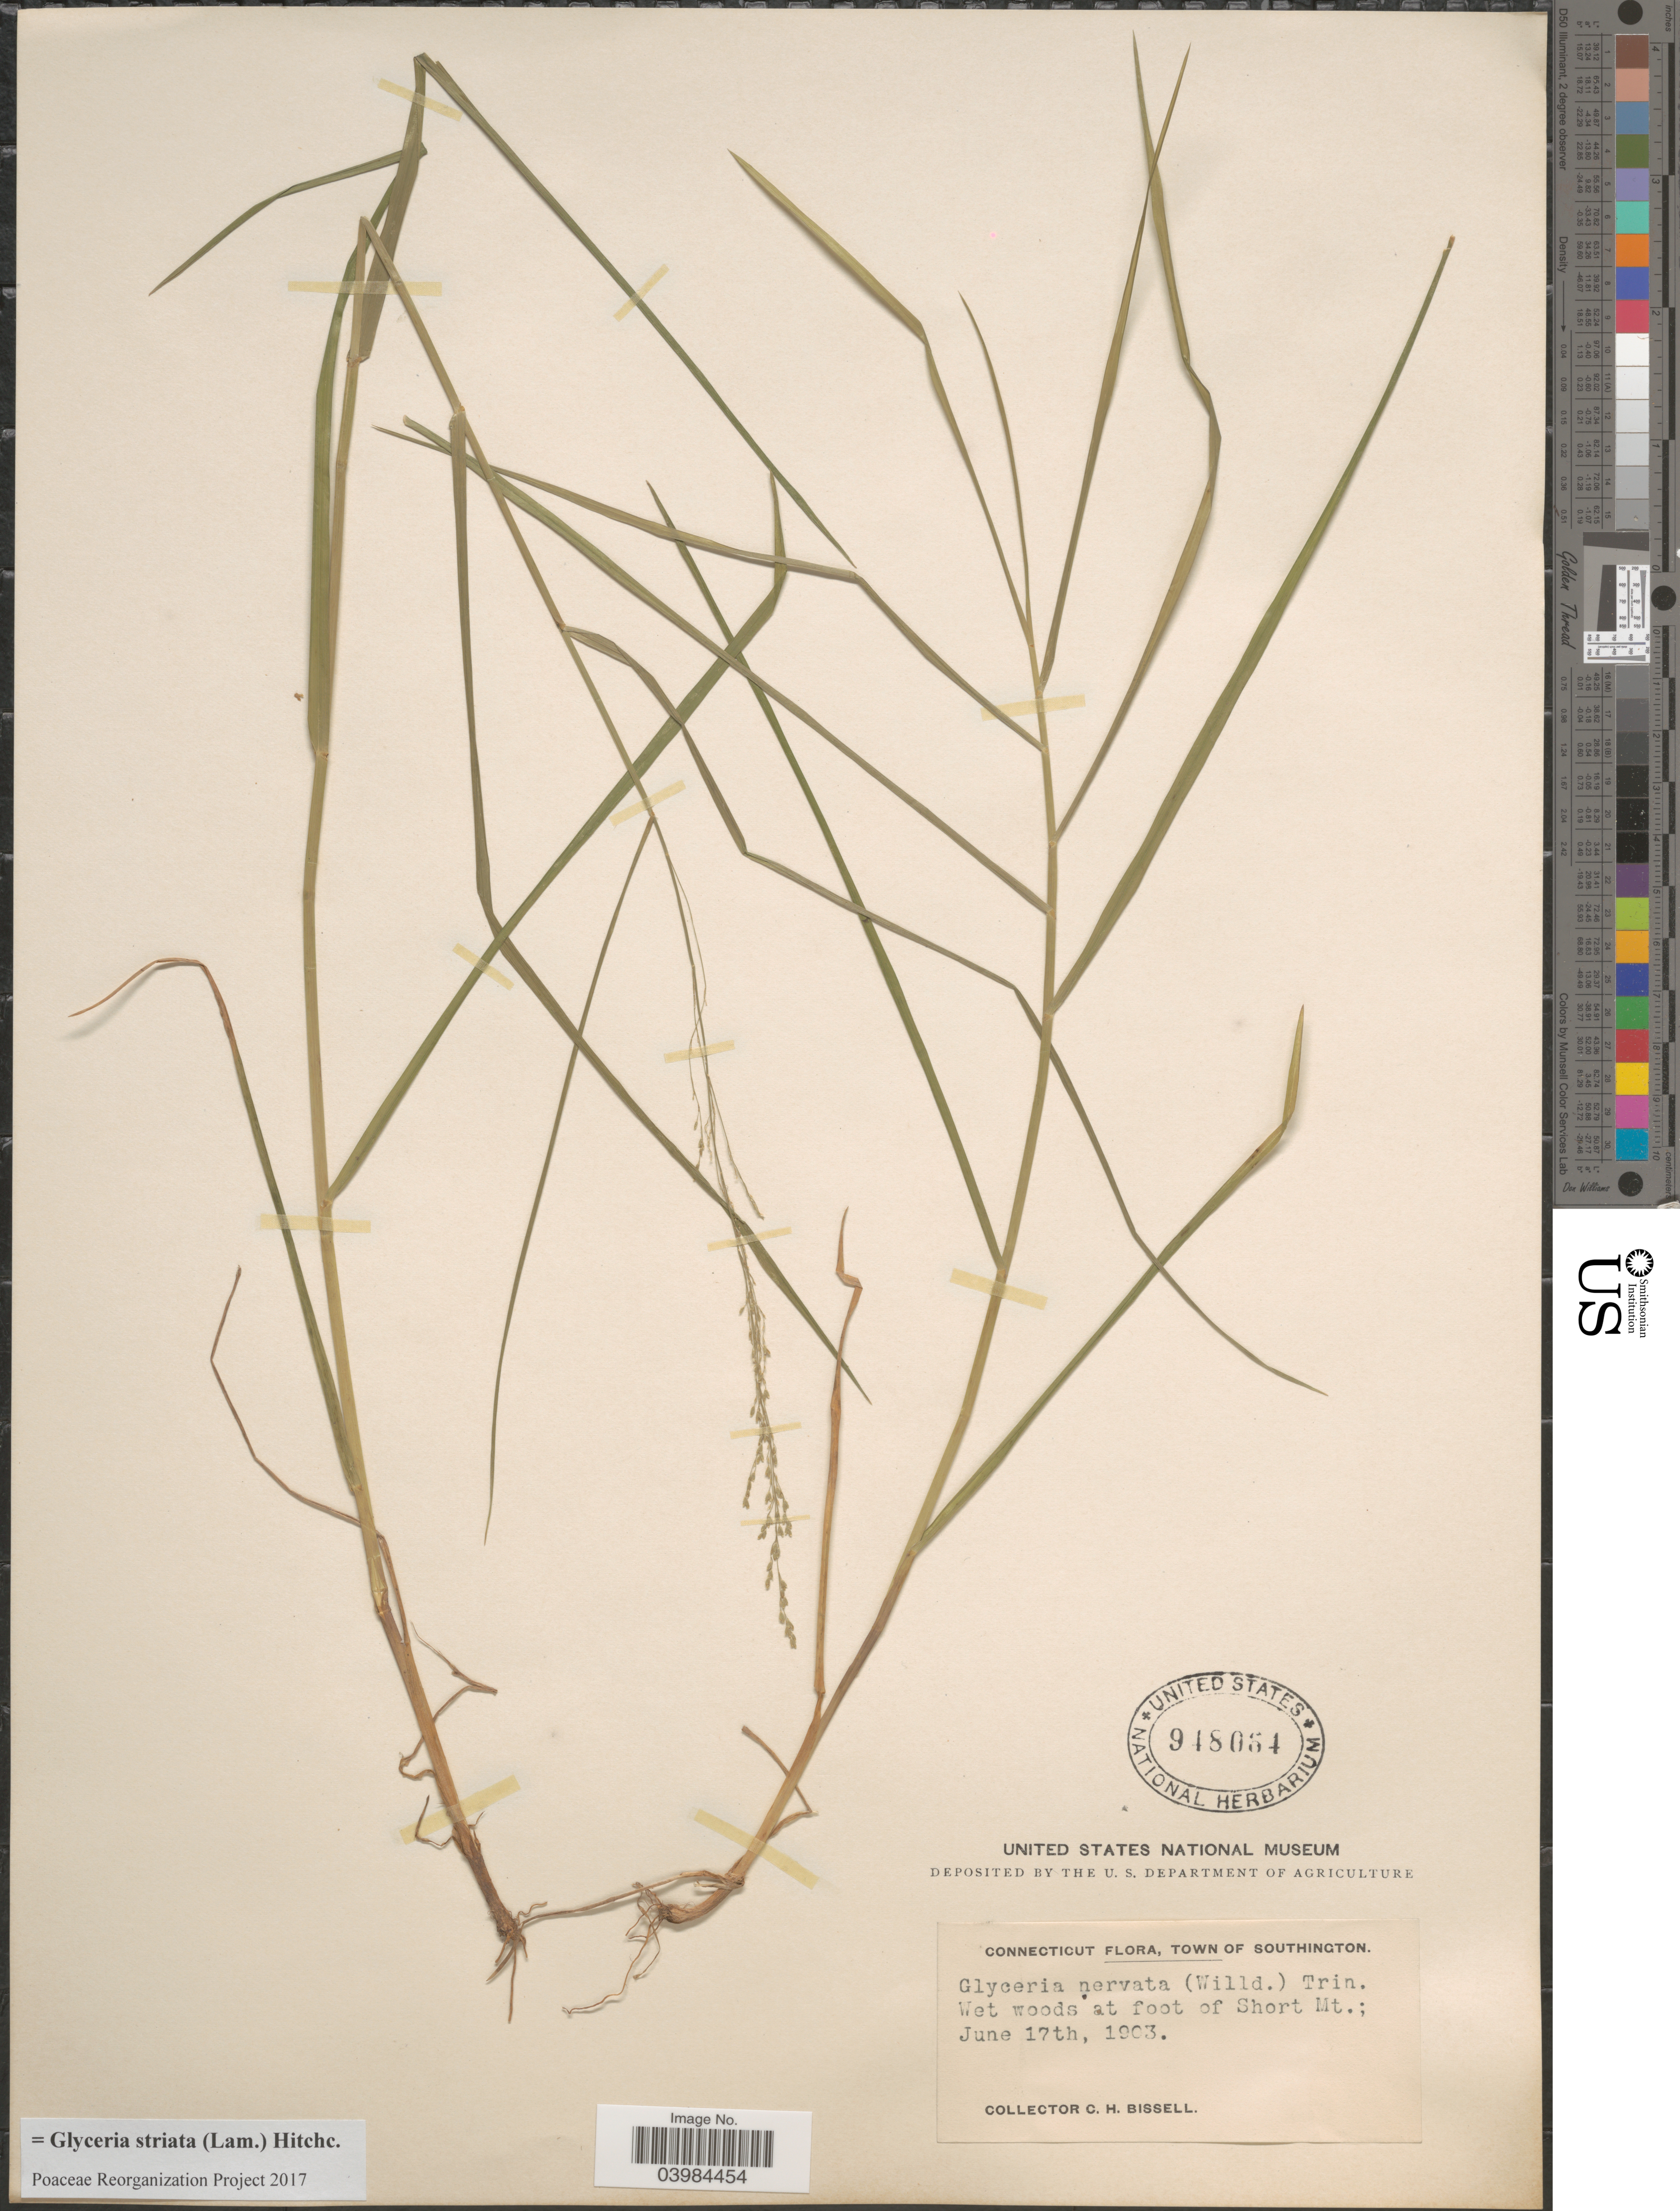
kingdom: Plantae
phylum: Tracheophyta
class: Liliopsida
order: Poales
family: Poaceae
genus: Glyceria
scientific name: Glyceria striata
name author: (Lam.) Hitchc.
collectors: C. Bissell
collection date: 1903-06-17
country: United States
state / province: Connecticut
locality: Town of Southington. At foot of Short Mt.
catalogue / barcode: US 948064